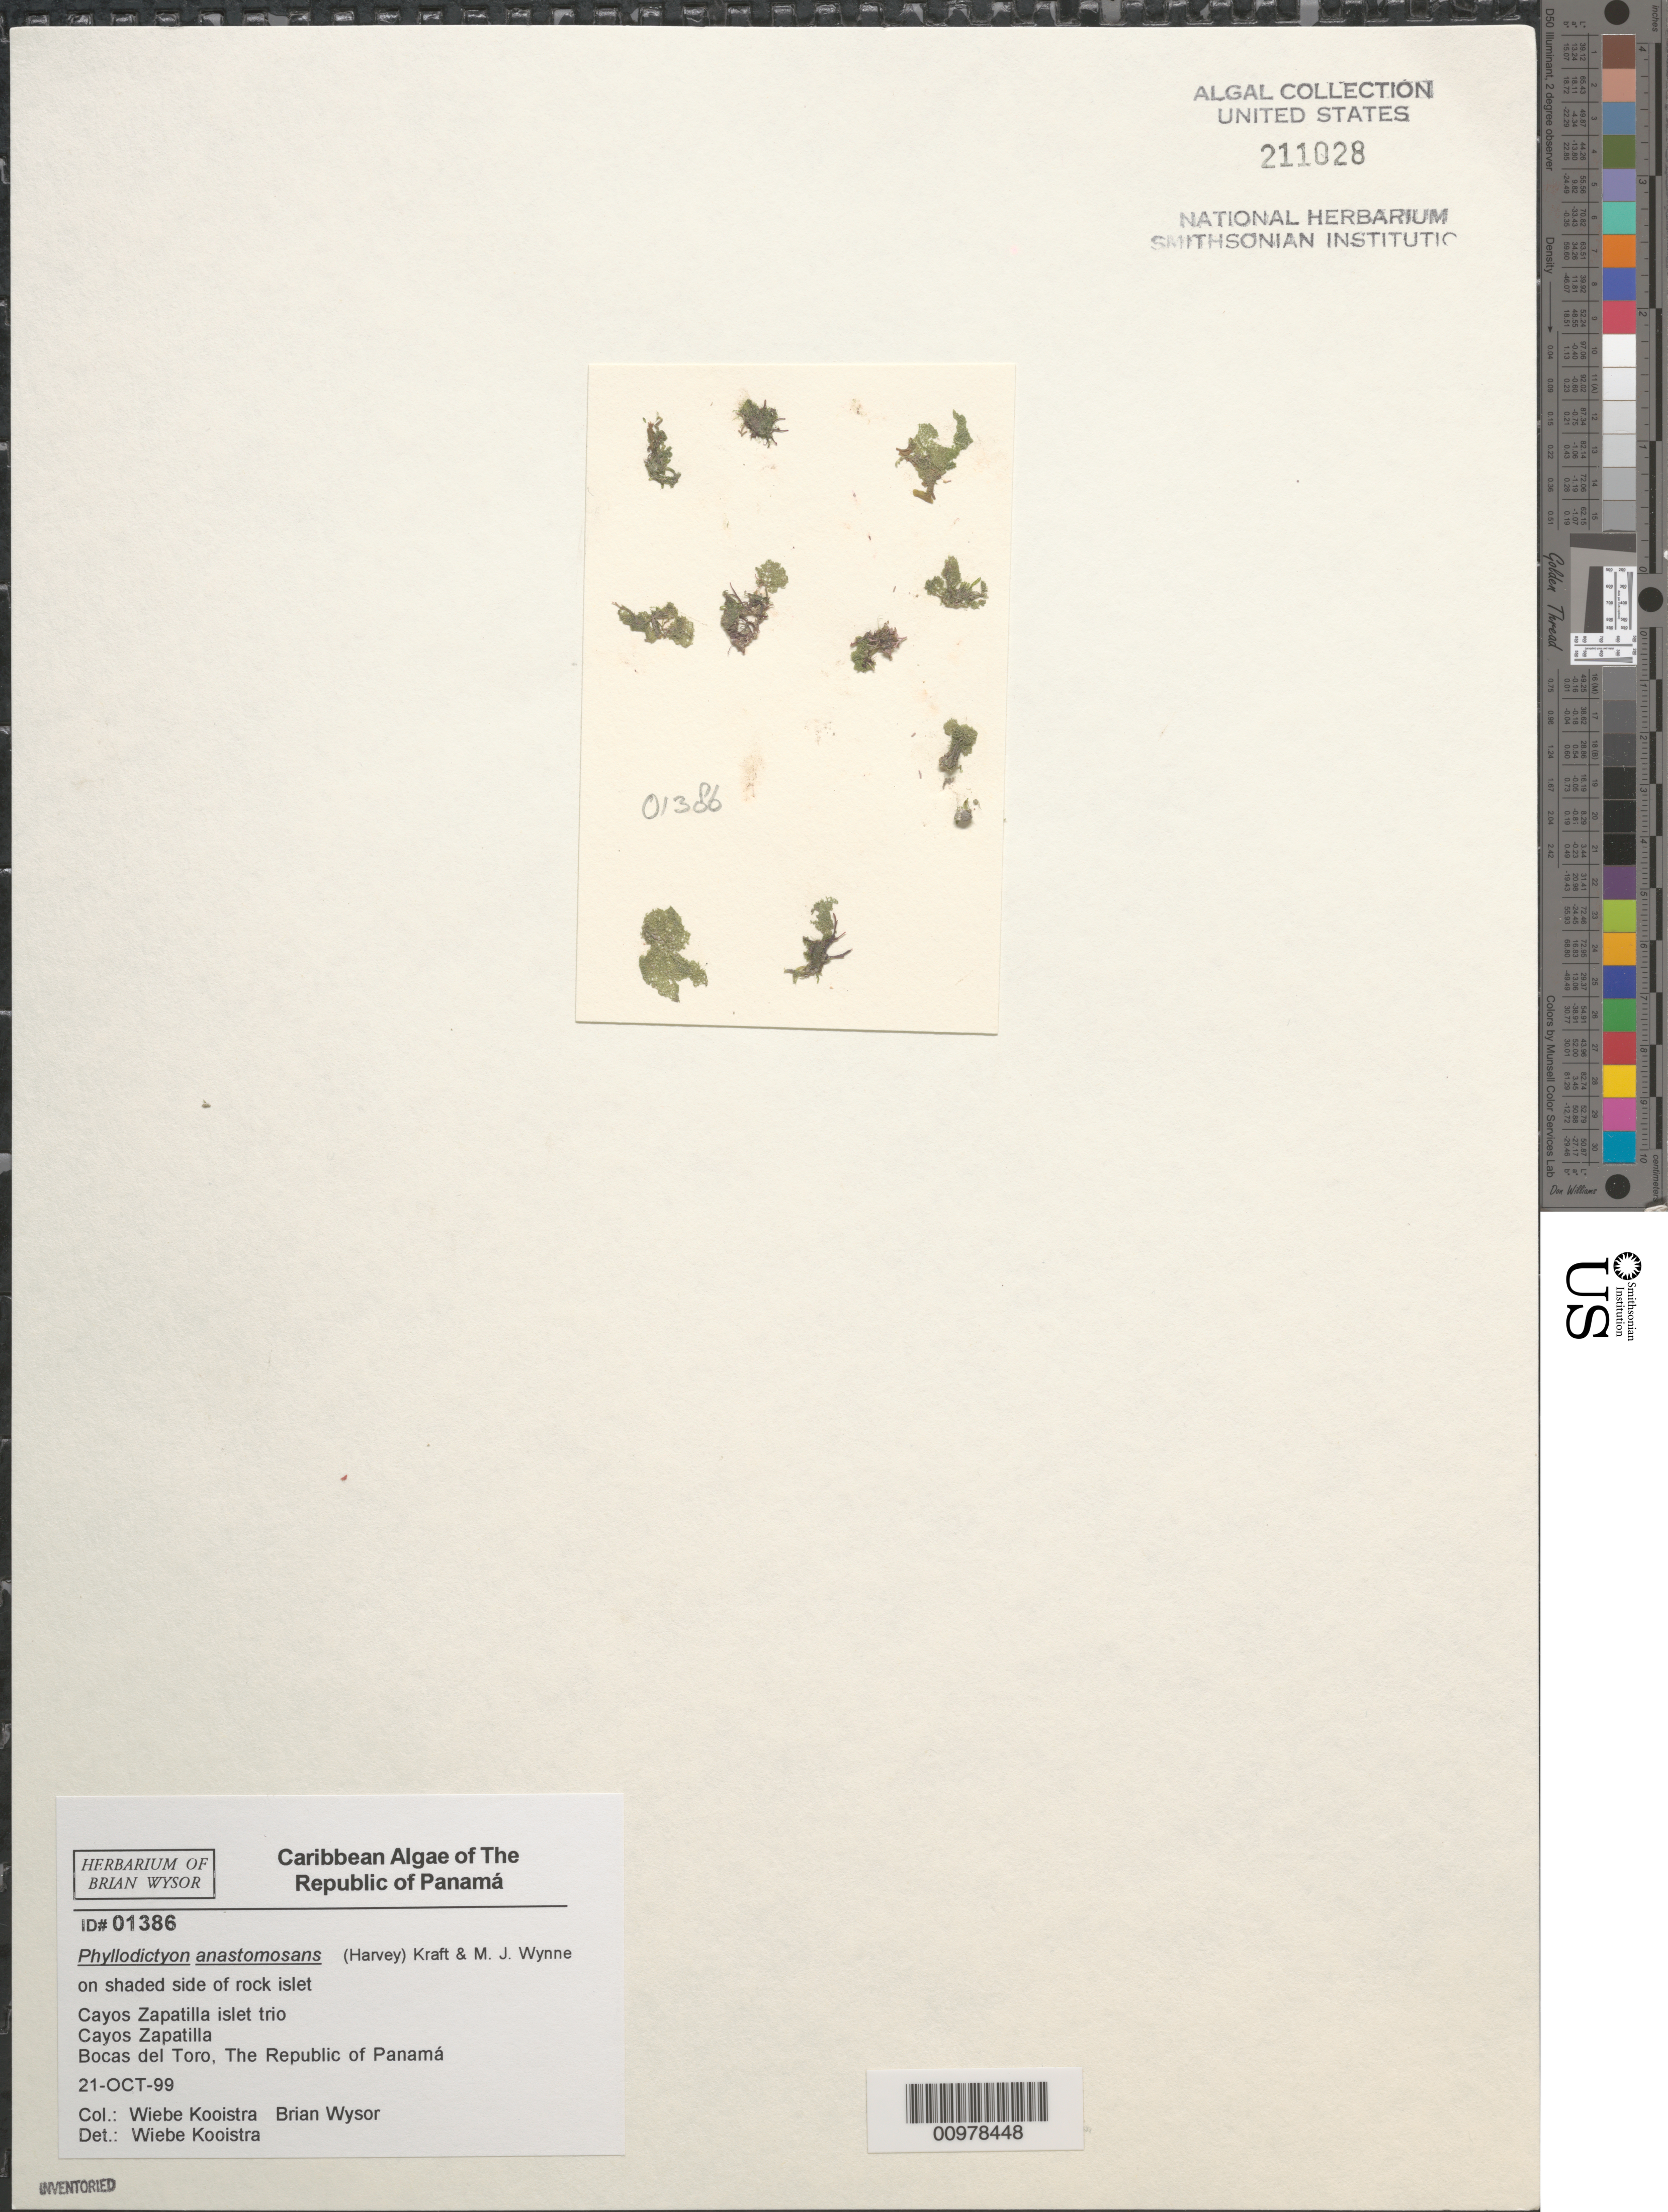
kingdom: Plantae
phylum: Chlorophyta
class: Ulvophyceae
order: Siphonocladales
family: Boodleaceae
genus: Phyllodictyon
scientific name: Phyllodictyon anastomosans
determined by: Kooistra, Wiebe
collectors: B. Wysor & W. Kooistra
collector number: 01386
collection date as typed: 21 Oct 1999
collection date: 1999-10-21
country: Panama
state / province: Bocas del Toro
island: Cayos Zapatilla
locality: Islet trio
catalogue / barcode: US 211028